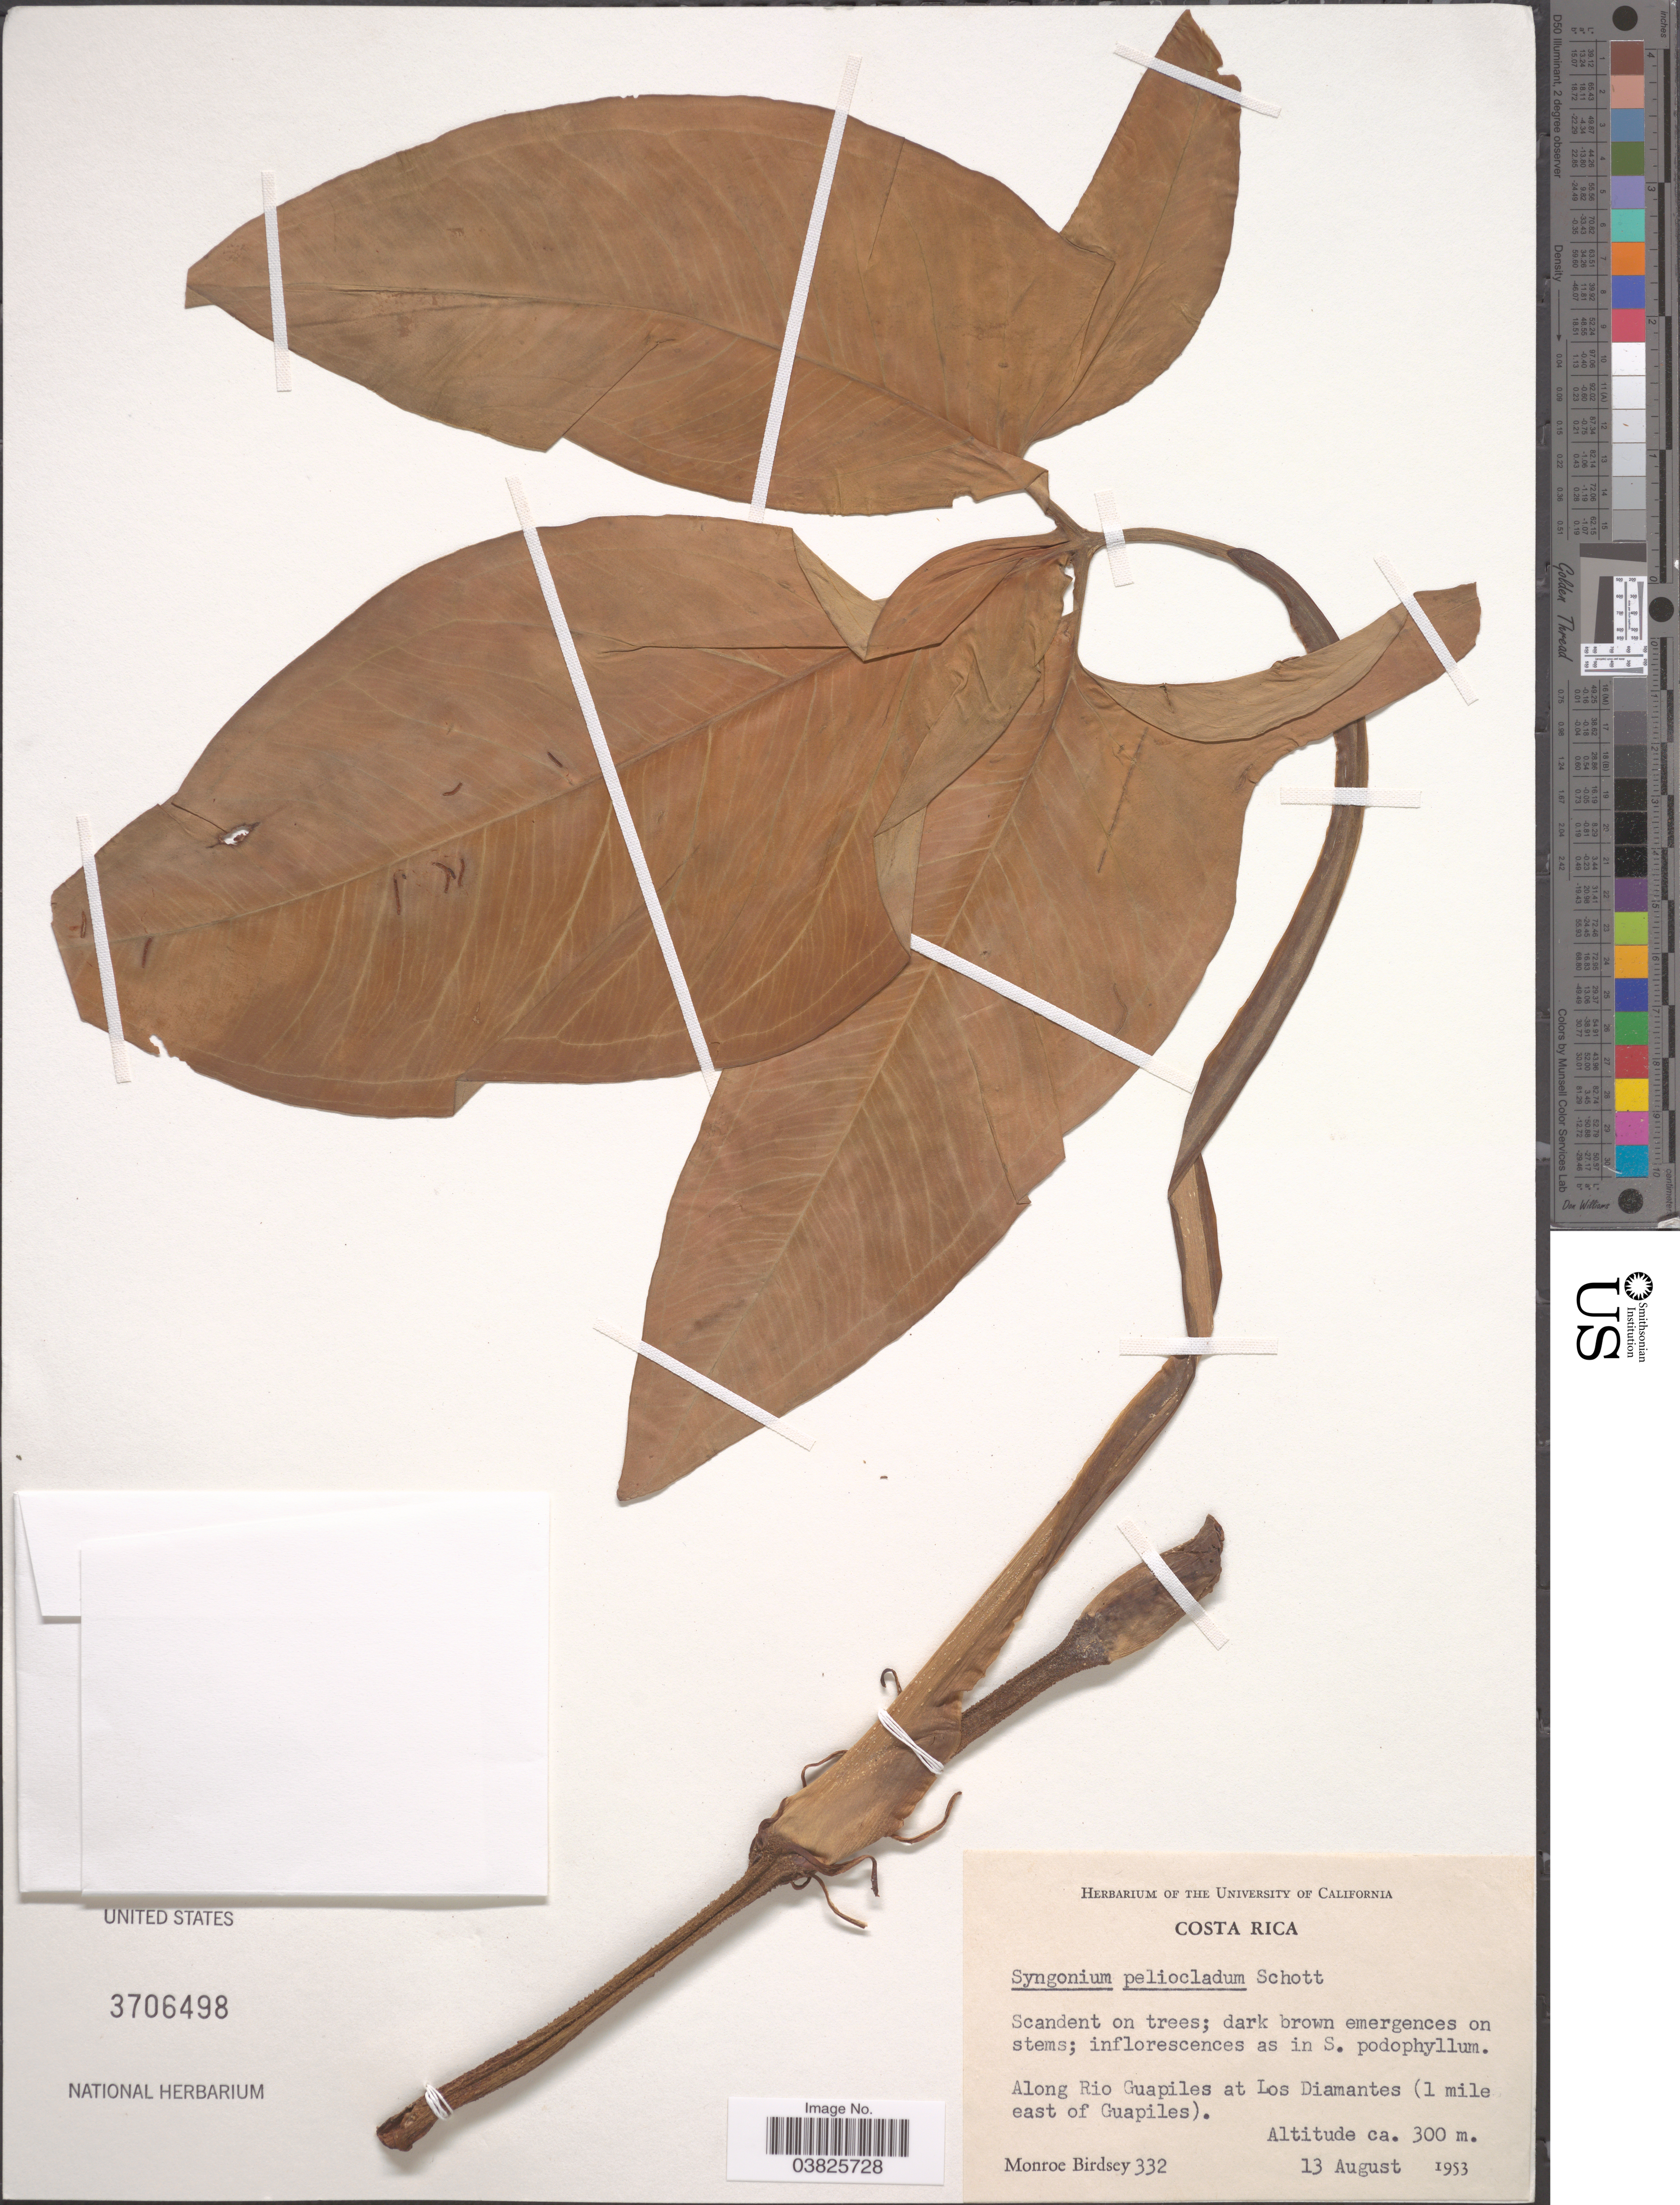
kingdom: Plantae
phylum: Tracheophyta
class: Liliopsida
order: Alismatales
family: Araceae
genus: Syngonium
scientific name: Syngonium podophyllum var. peliocladum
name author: (Schott) Croat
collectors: M. Birdsey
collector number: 332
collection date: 1953-08-13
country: Costa Rica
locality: Along Rio Guapiles at Los Diamantes (1 mile east of Guapiles).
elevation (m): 300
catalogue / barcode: US 3706498